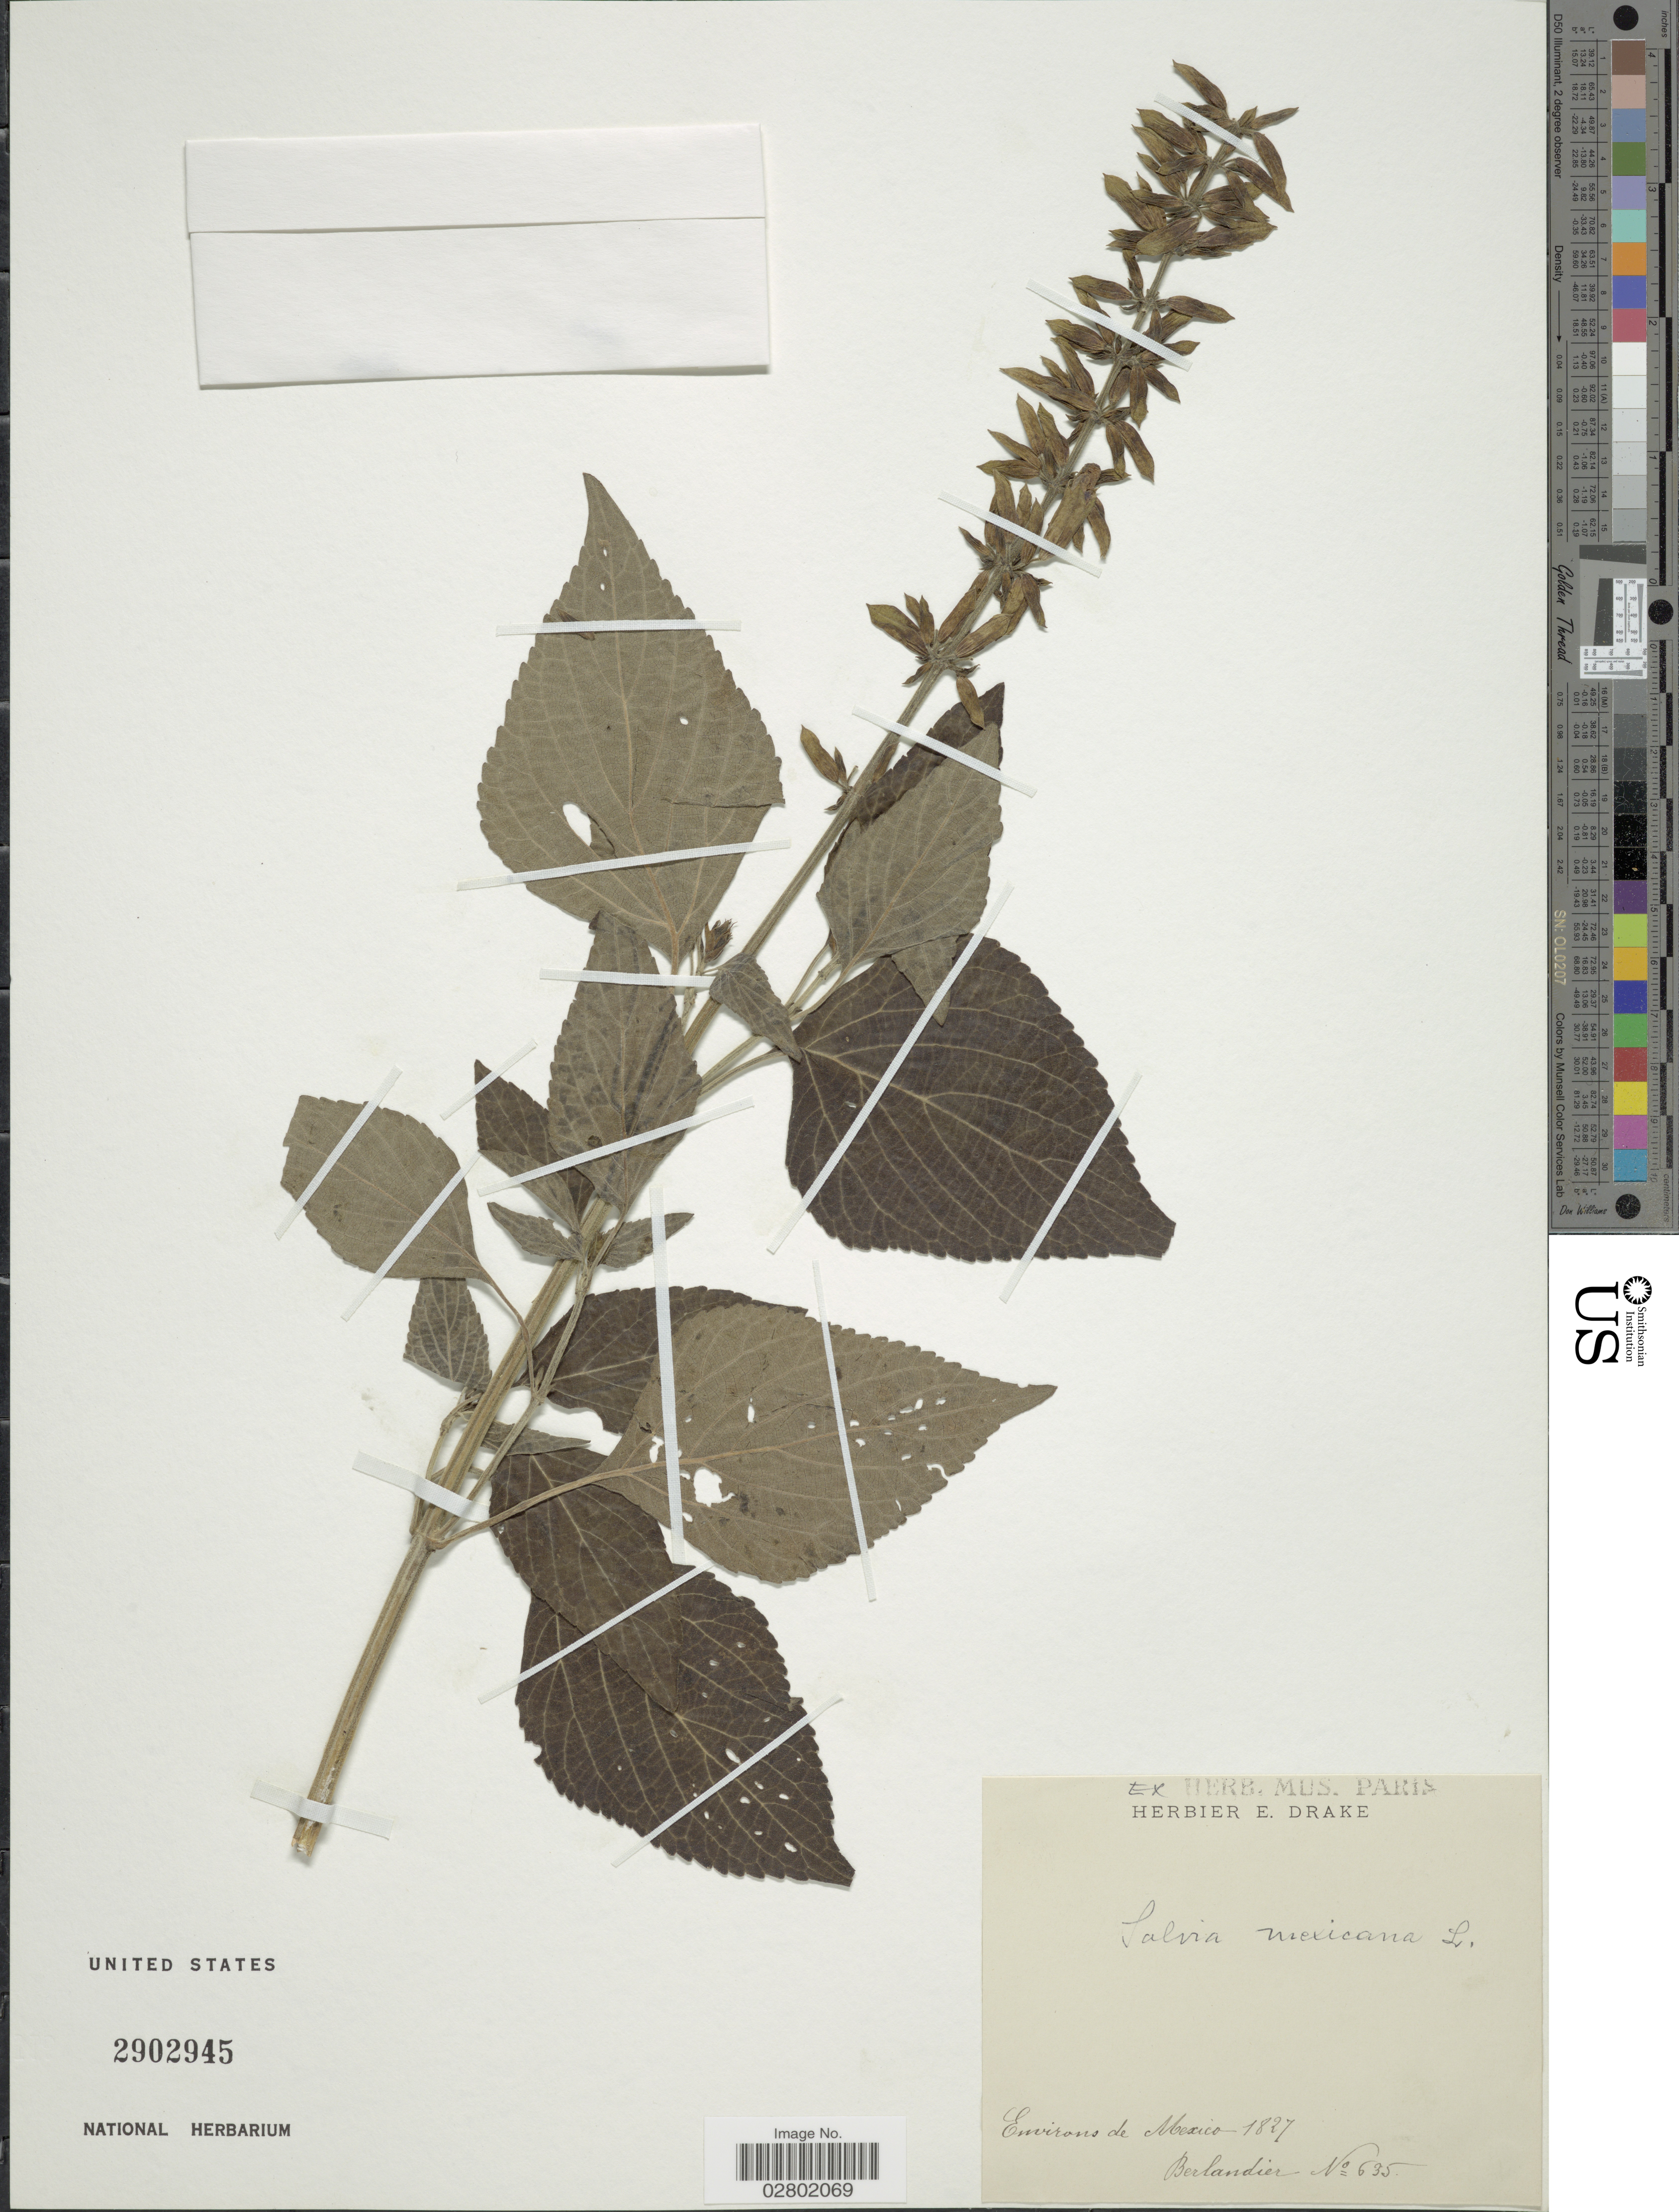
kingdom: Plantae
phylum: Tracheophyta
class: Magnoliopsida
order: Lamiales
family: Lamiaceae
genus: Salvia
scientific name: Salvia mexicana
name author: L.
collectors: J. L. Berlandier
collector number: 635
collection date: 1827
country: Mexico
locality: Environs de Mexico.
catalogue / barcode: US 2902945